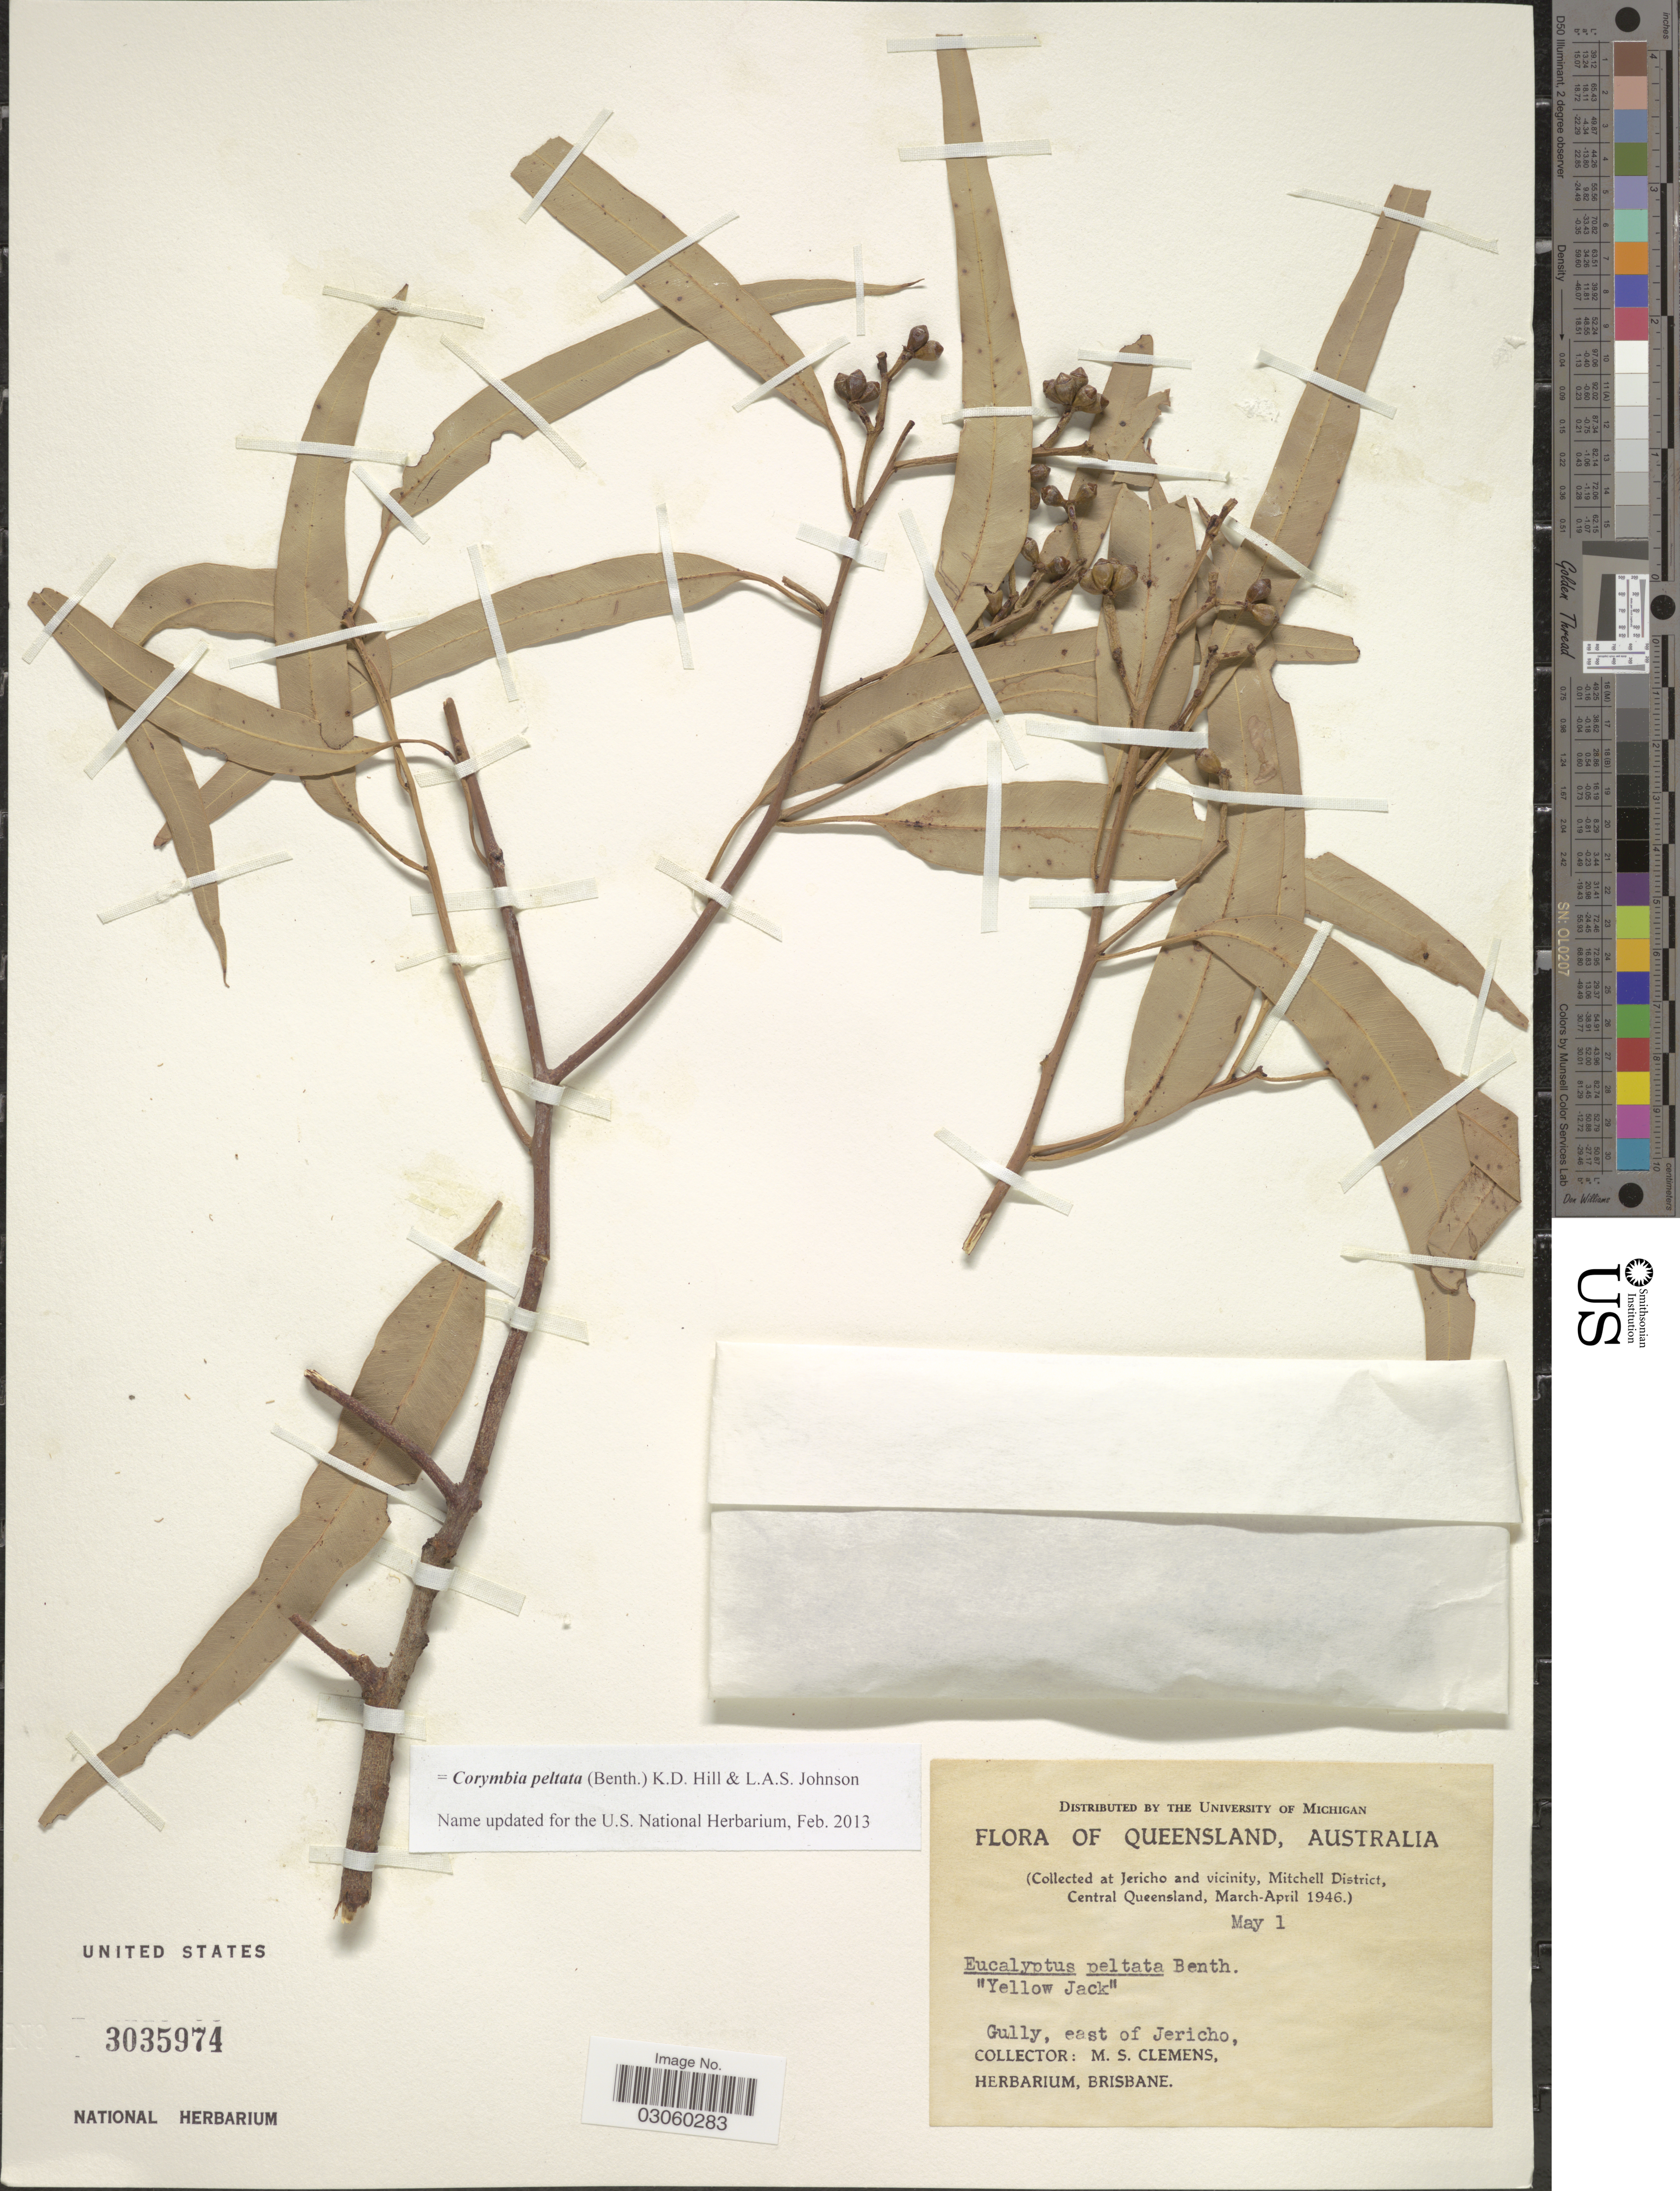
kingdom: Plantae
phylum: Tracheophyta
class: Magnoliopsida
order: Myrtales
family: Myrtaceae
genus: Corymbia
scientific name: Corymbia peltata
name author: (Benth.) K.D. Hill & L.A.S. Johnson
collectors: M. S. Clemens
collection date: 1946-05-01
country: Australia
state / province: Queensland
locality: At Jericho and vicinity, Mitchell District, Central Queensland. Gully, east of Jericho.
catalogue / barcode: US 3035974